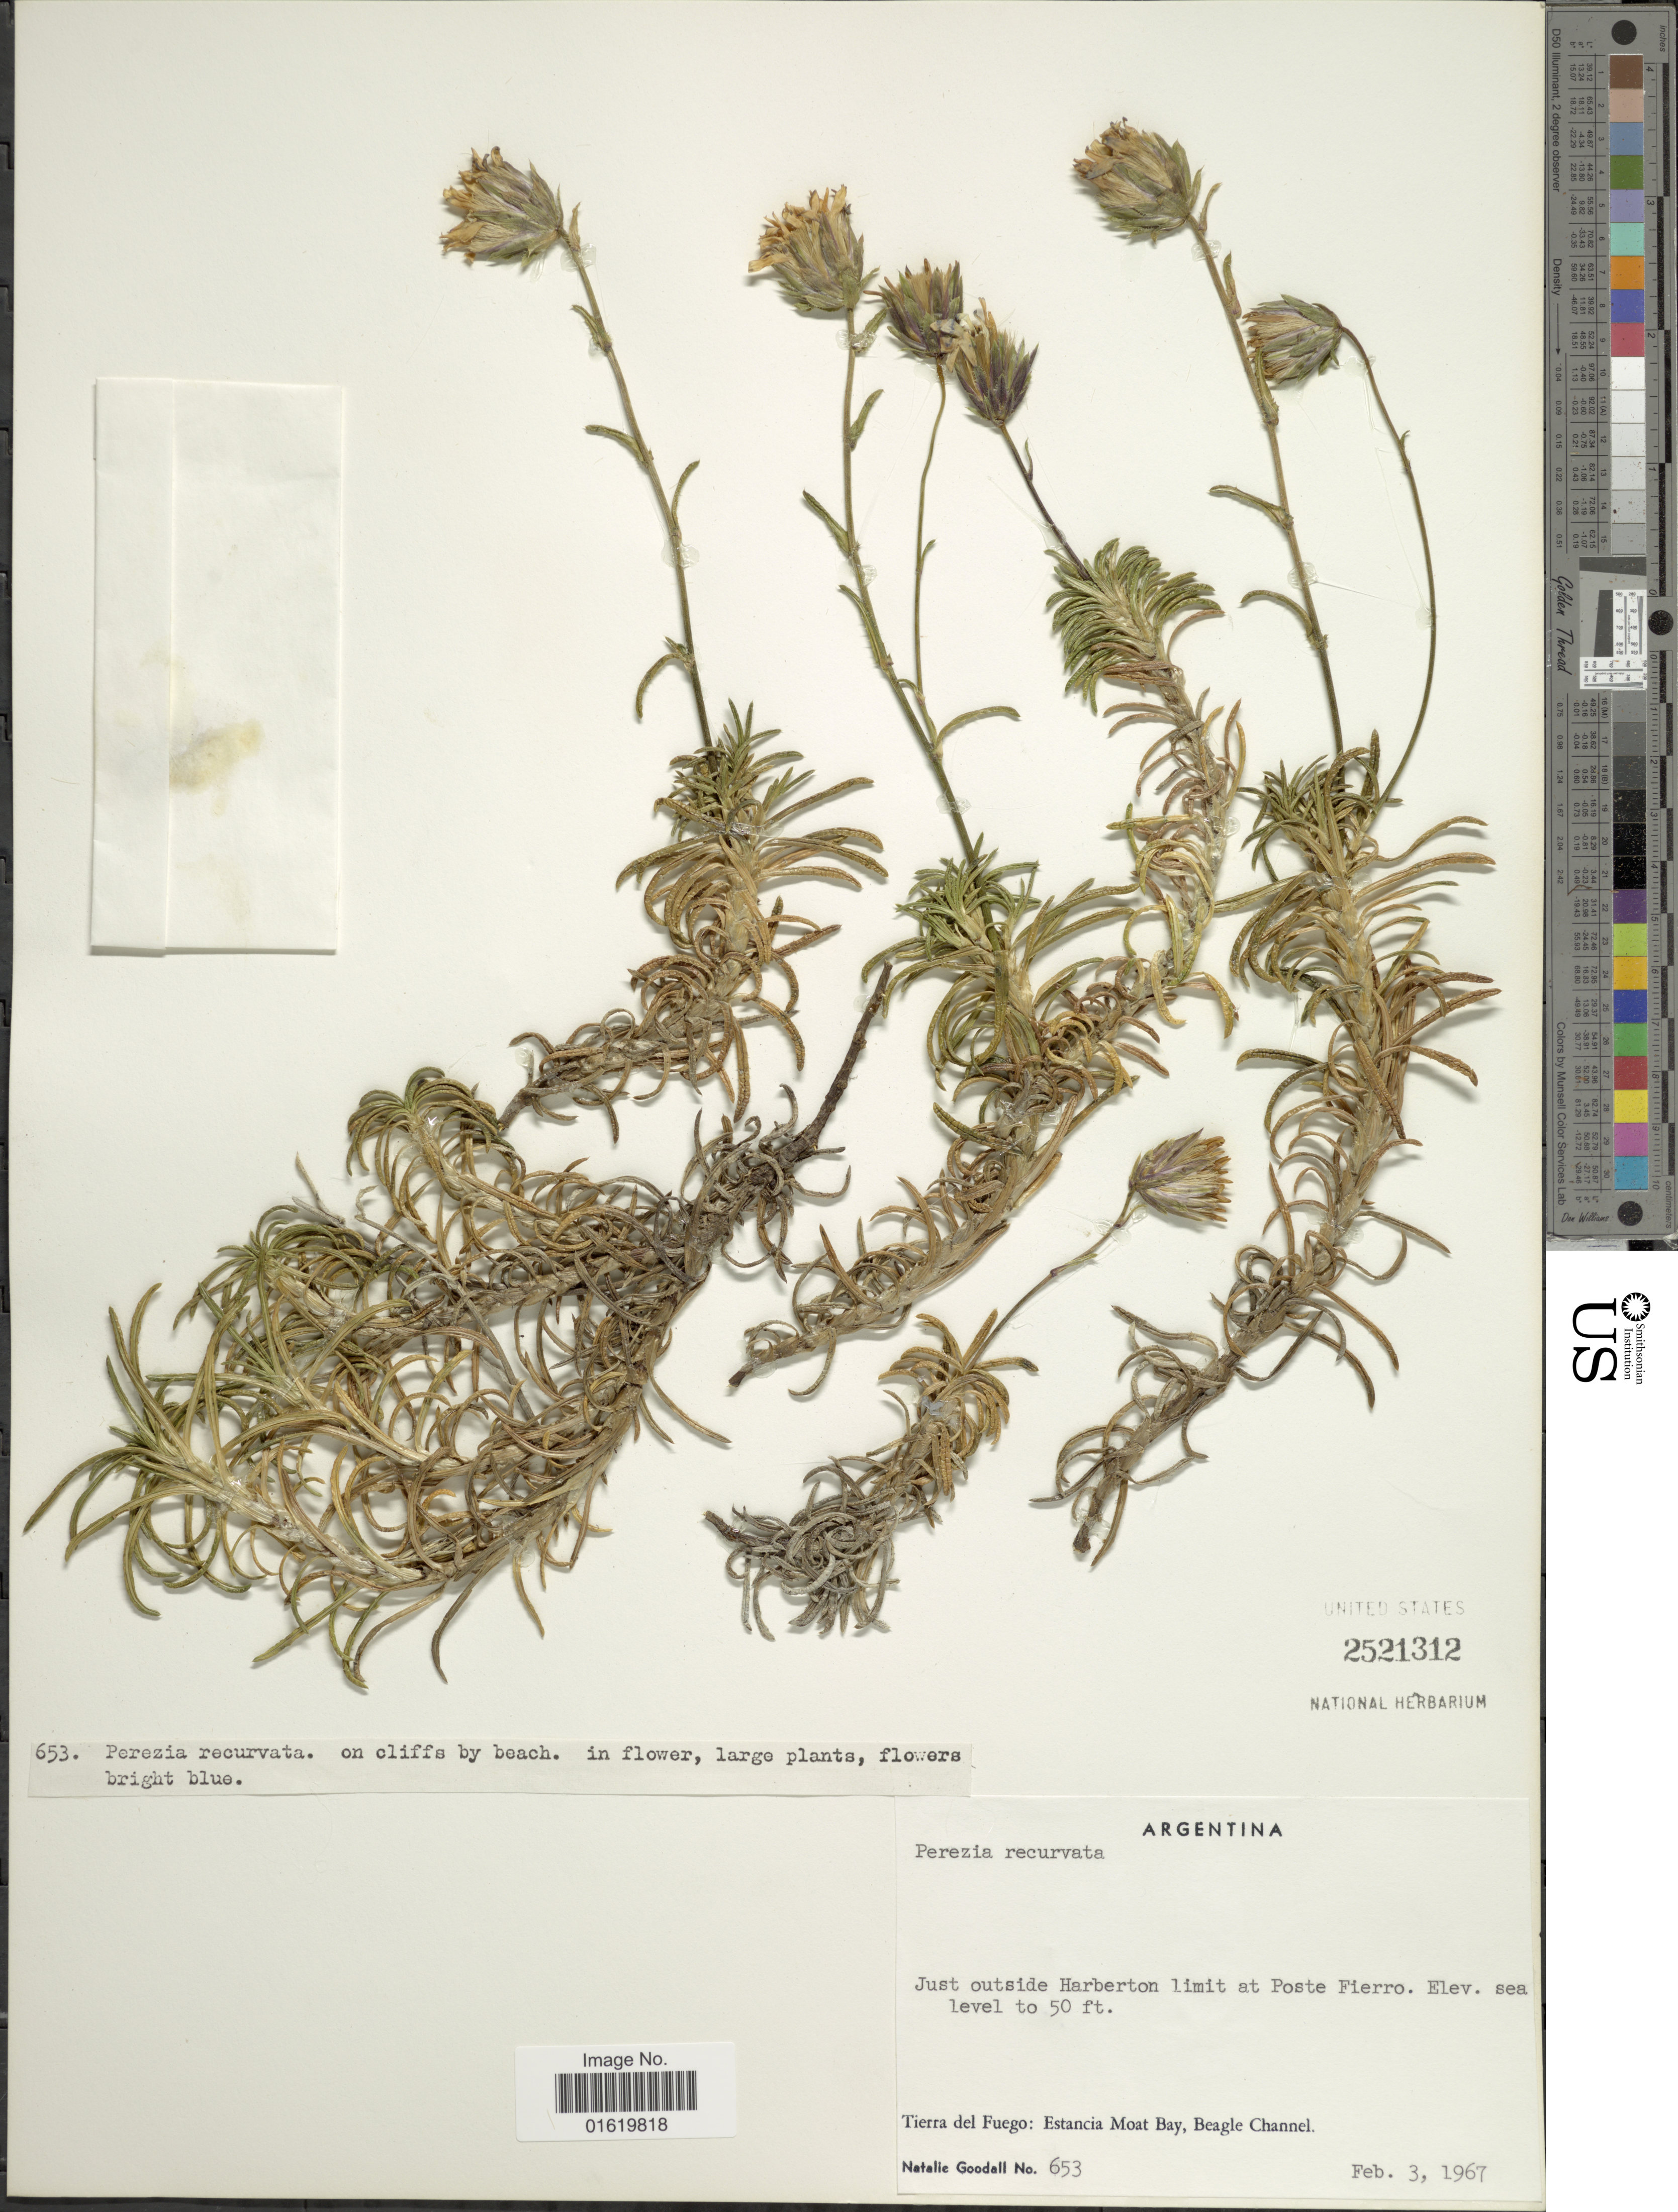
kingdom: Plantae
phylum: Tracheophyta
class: Magnoliopsida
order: Asterales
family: Asteraceae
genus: Perezia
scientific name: Perezia recurvata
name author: Less.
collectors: N. Goodall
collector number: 653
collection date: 1967-02-03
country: Argentina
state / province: Tierra del Fuego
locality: Just outside Harberton limit at Poste Fierro. Tierra del Fuego: Estancia Moat Bay, Beagle Channel.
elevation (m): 15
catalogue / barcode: US 2521312